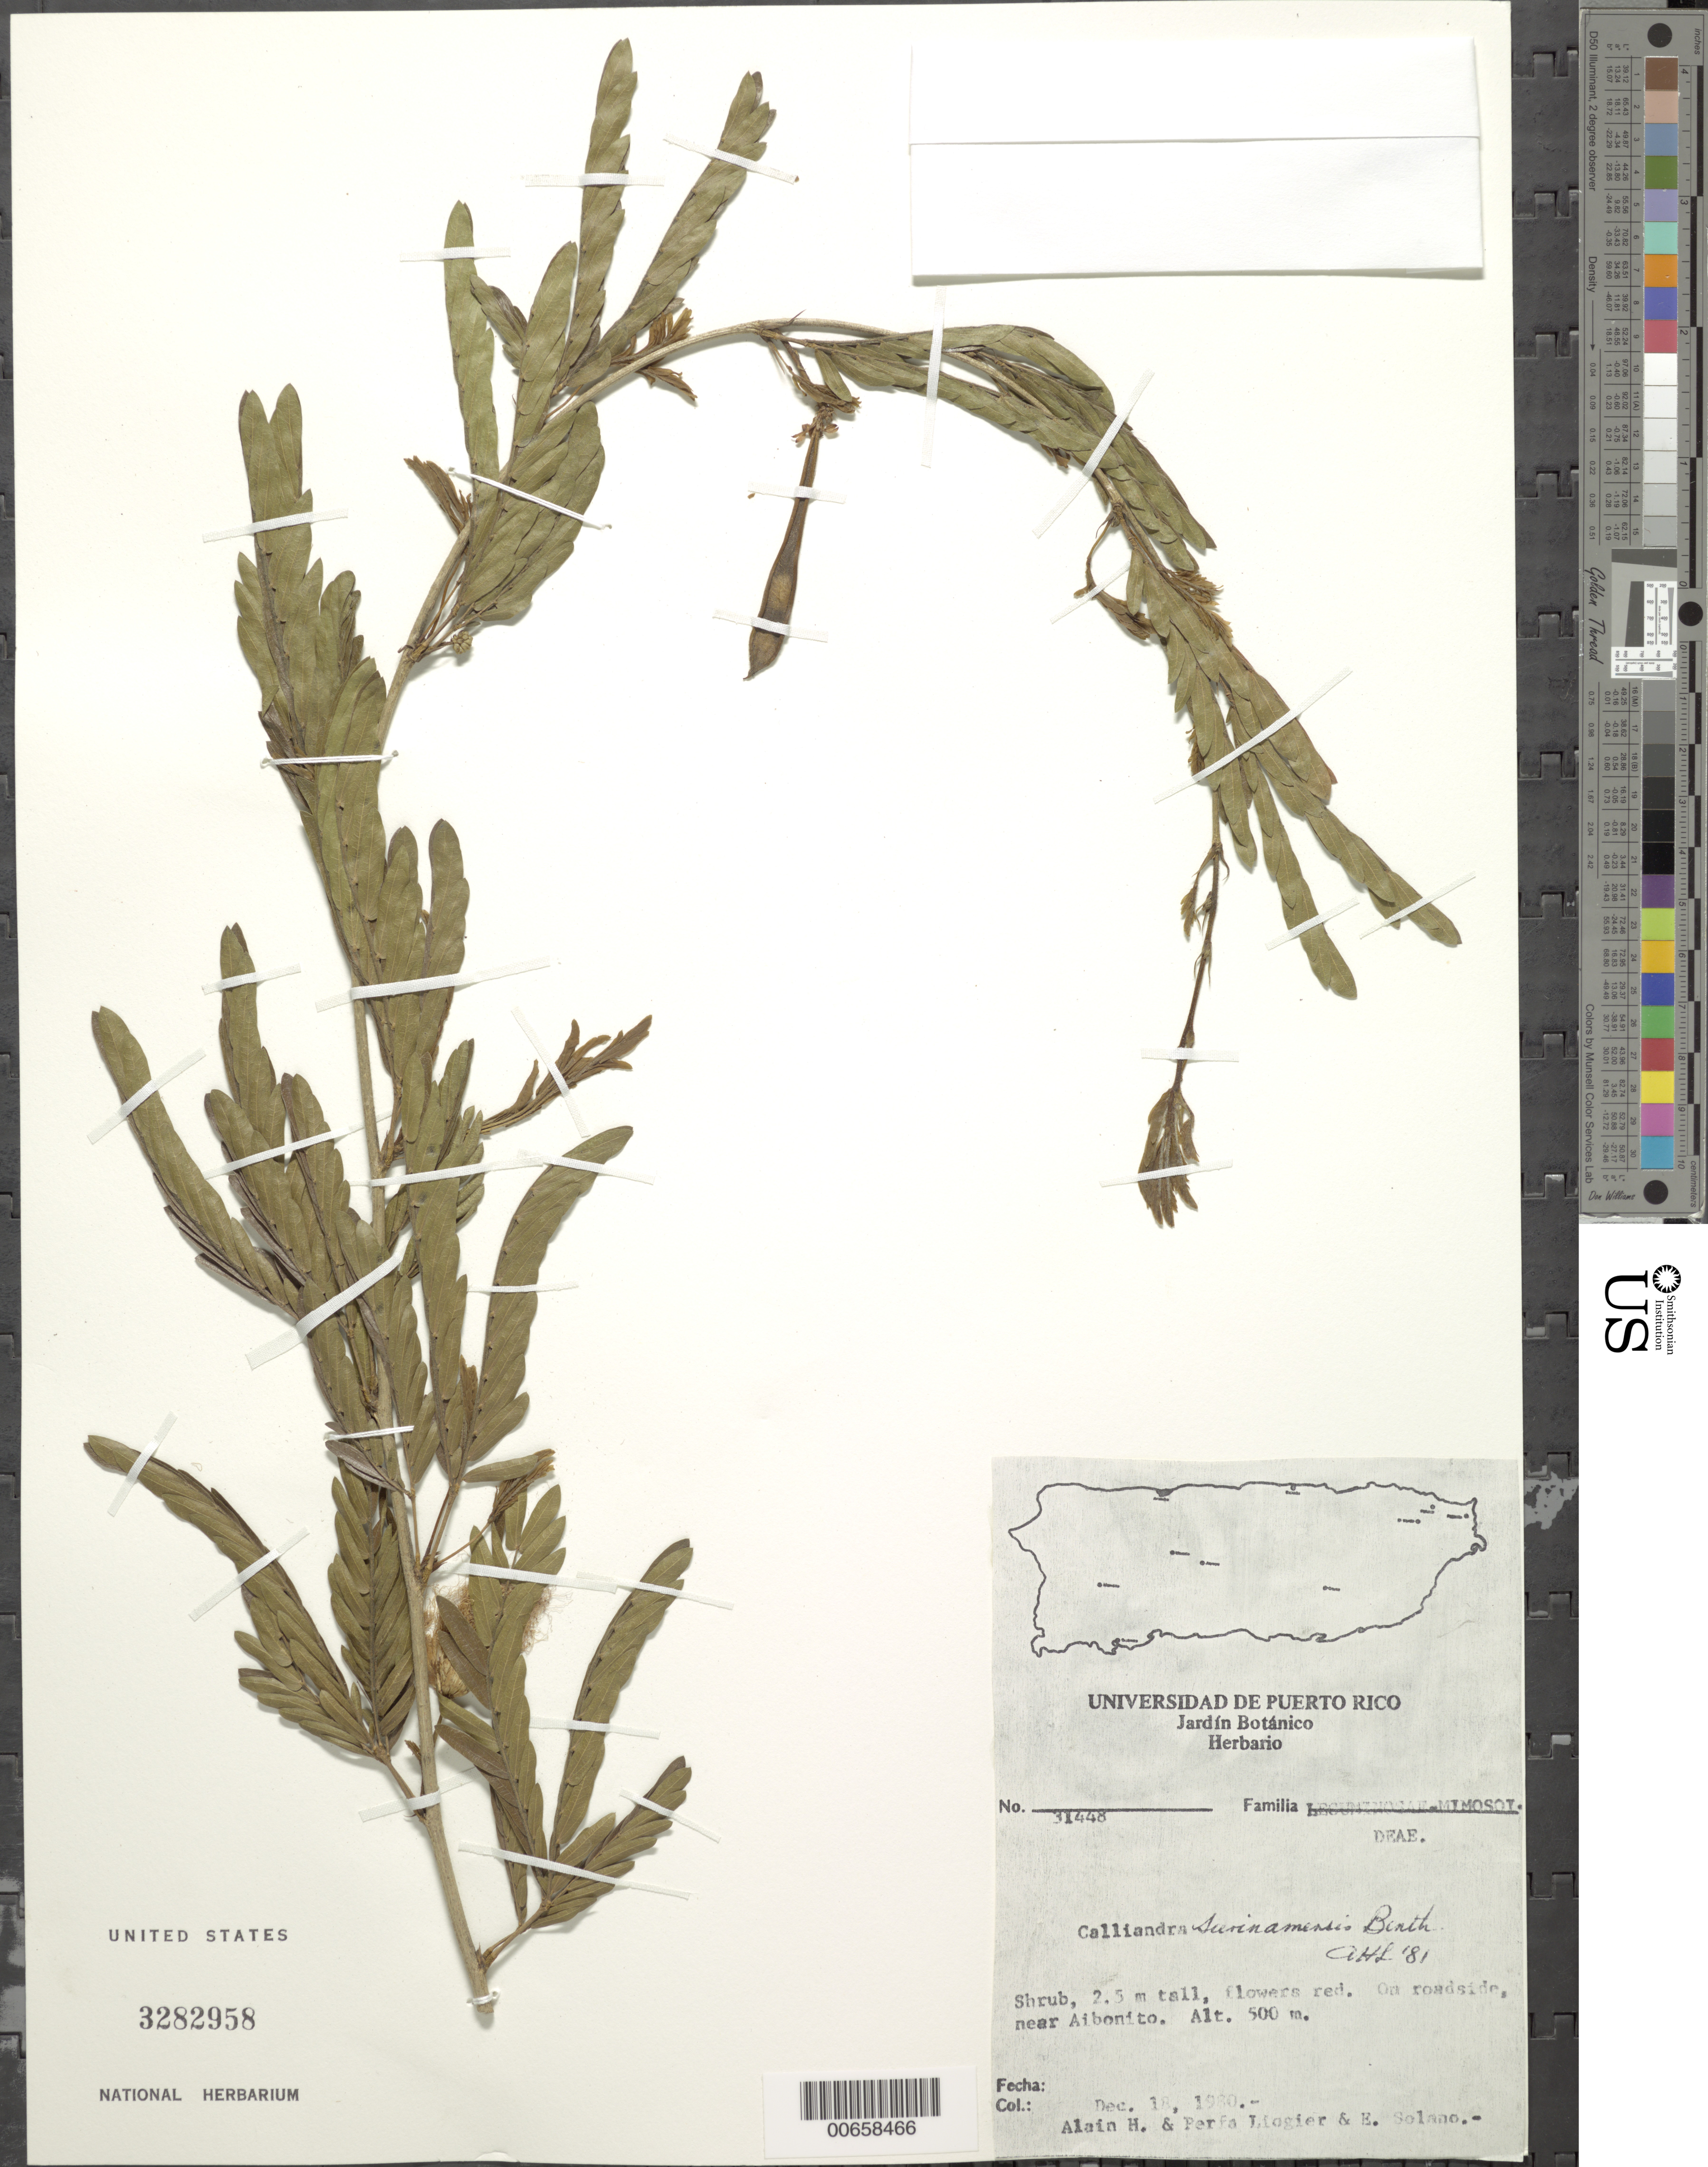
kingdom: Plantae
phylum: Tracheophyta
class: Magnoliopsida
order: Fabales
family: Fabaceae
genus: Calliandra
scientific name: Calliandra surinamensis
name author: Benth.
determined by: Liogier, Alain H.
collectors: A. H. Liogier, M. P. Liogier & E. Solano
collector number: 31448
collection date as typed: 18 Dec 1980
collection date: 1980-12-18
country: Puerto Rico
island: Greater Antilles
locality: Aibonito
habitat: Roadside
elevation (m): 500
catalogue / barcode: US 3282958